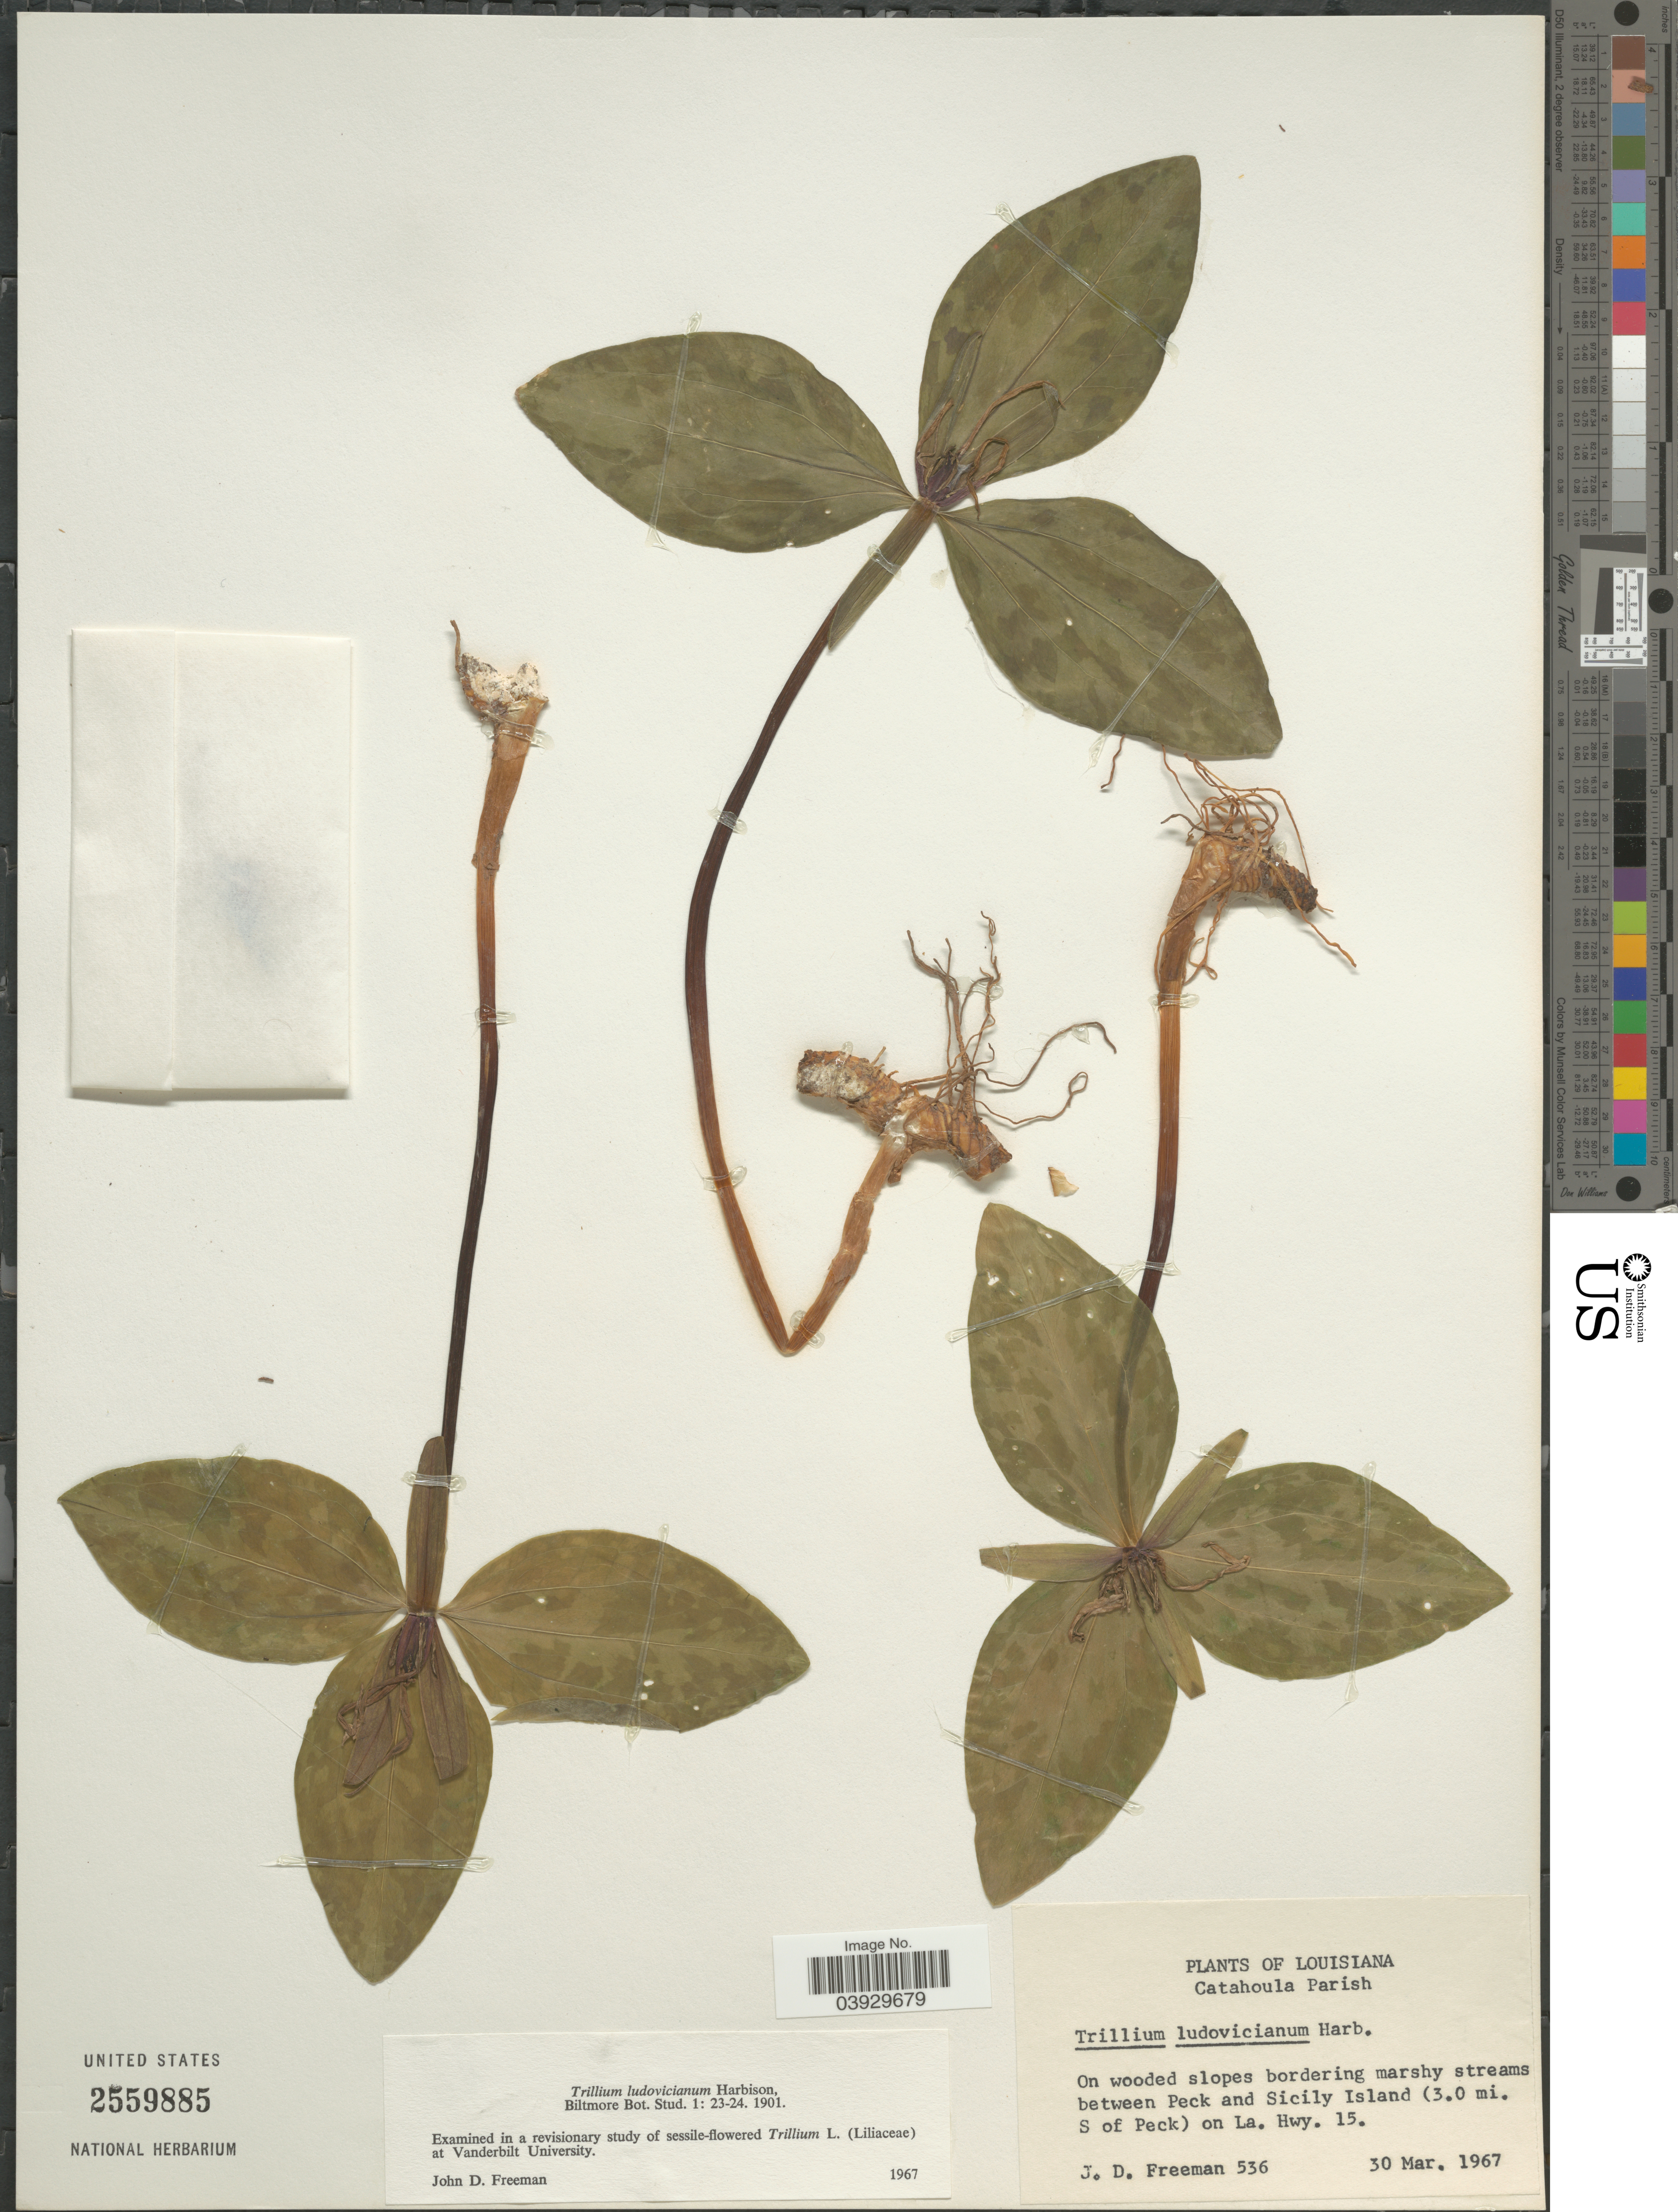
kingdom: Plantae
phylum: Tracheophyta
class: Liliopsida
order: Liliales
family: Melanthiaceae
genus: Trillium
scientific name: Trillium ludovicianum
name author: Harb.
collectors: J. Freeman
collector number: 536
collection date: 1967-03-30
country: United States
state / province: Louisiana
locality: Catahoula Parish. Between Peck and Sicily Island (3.0 mi. S of Peck) on La. Hwy. 15.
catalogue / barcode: US 2559885